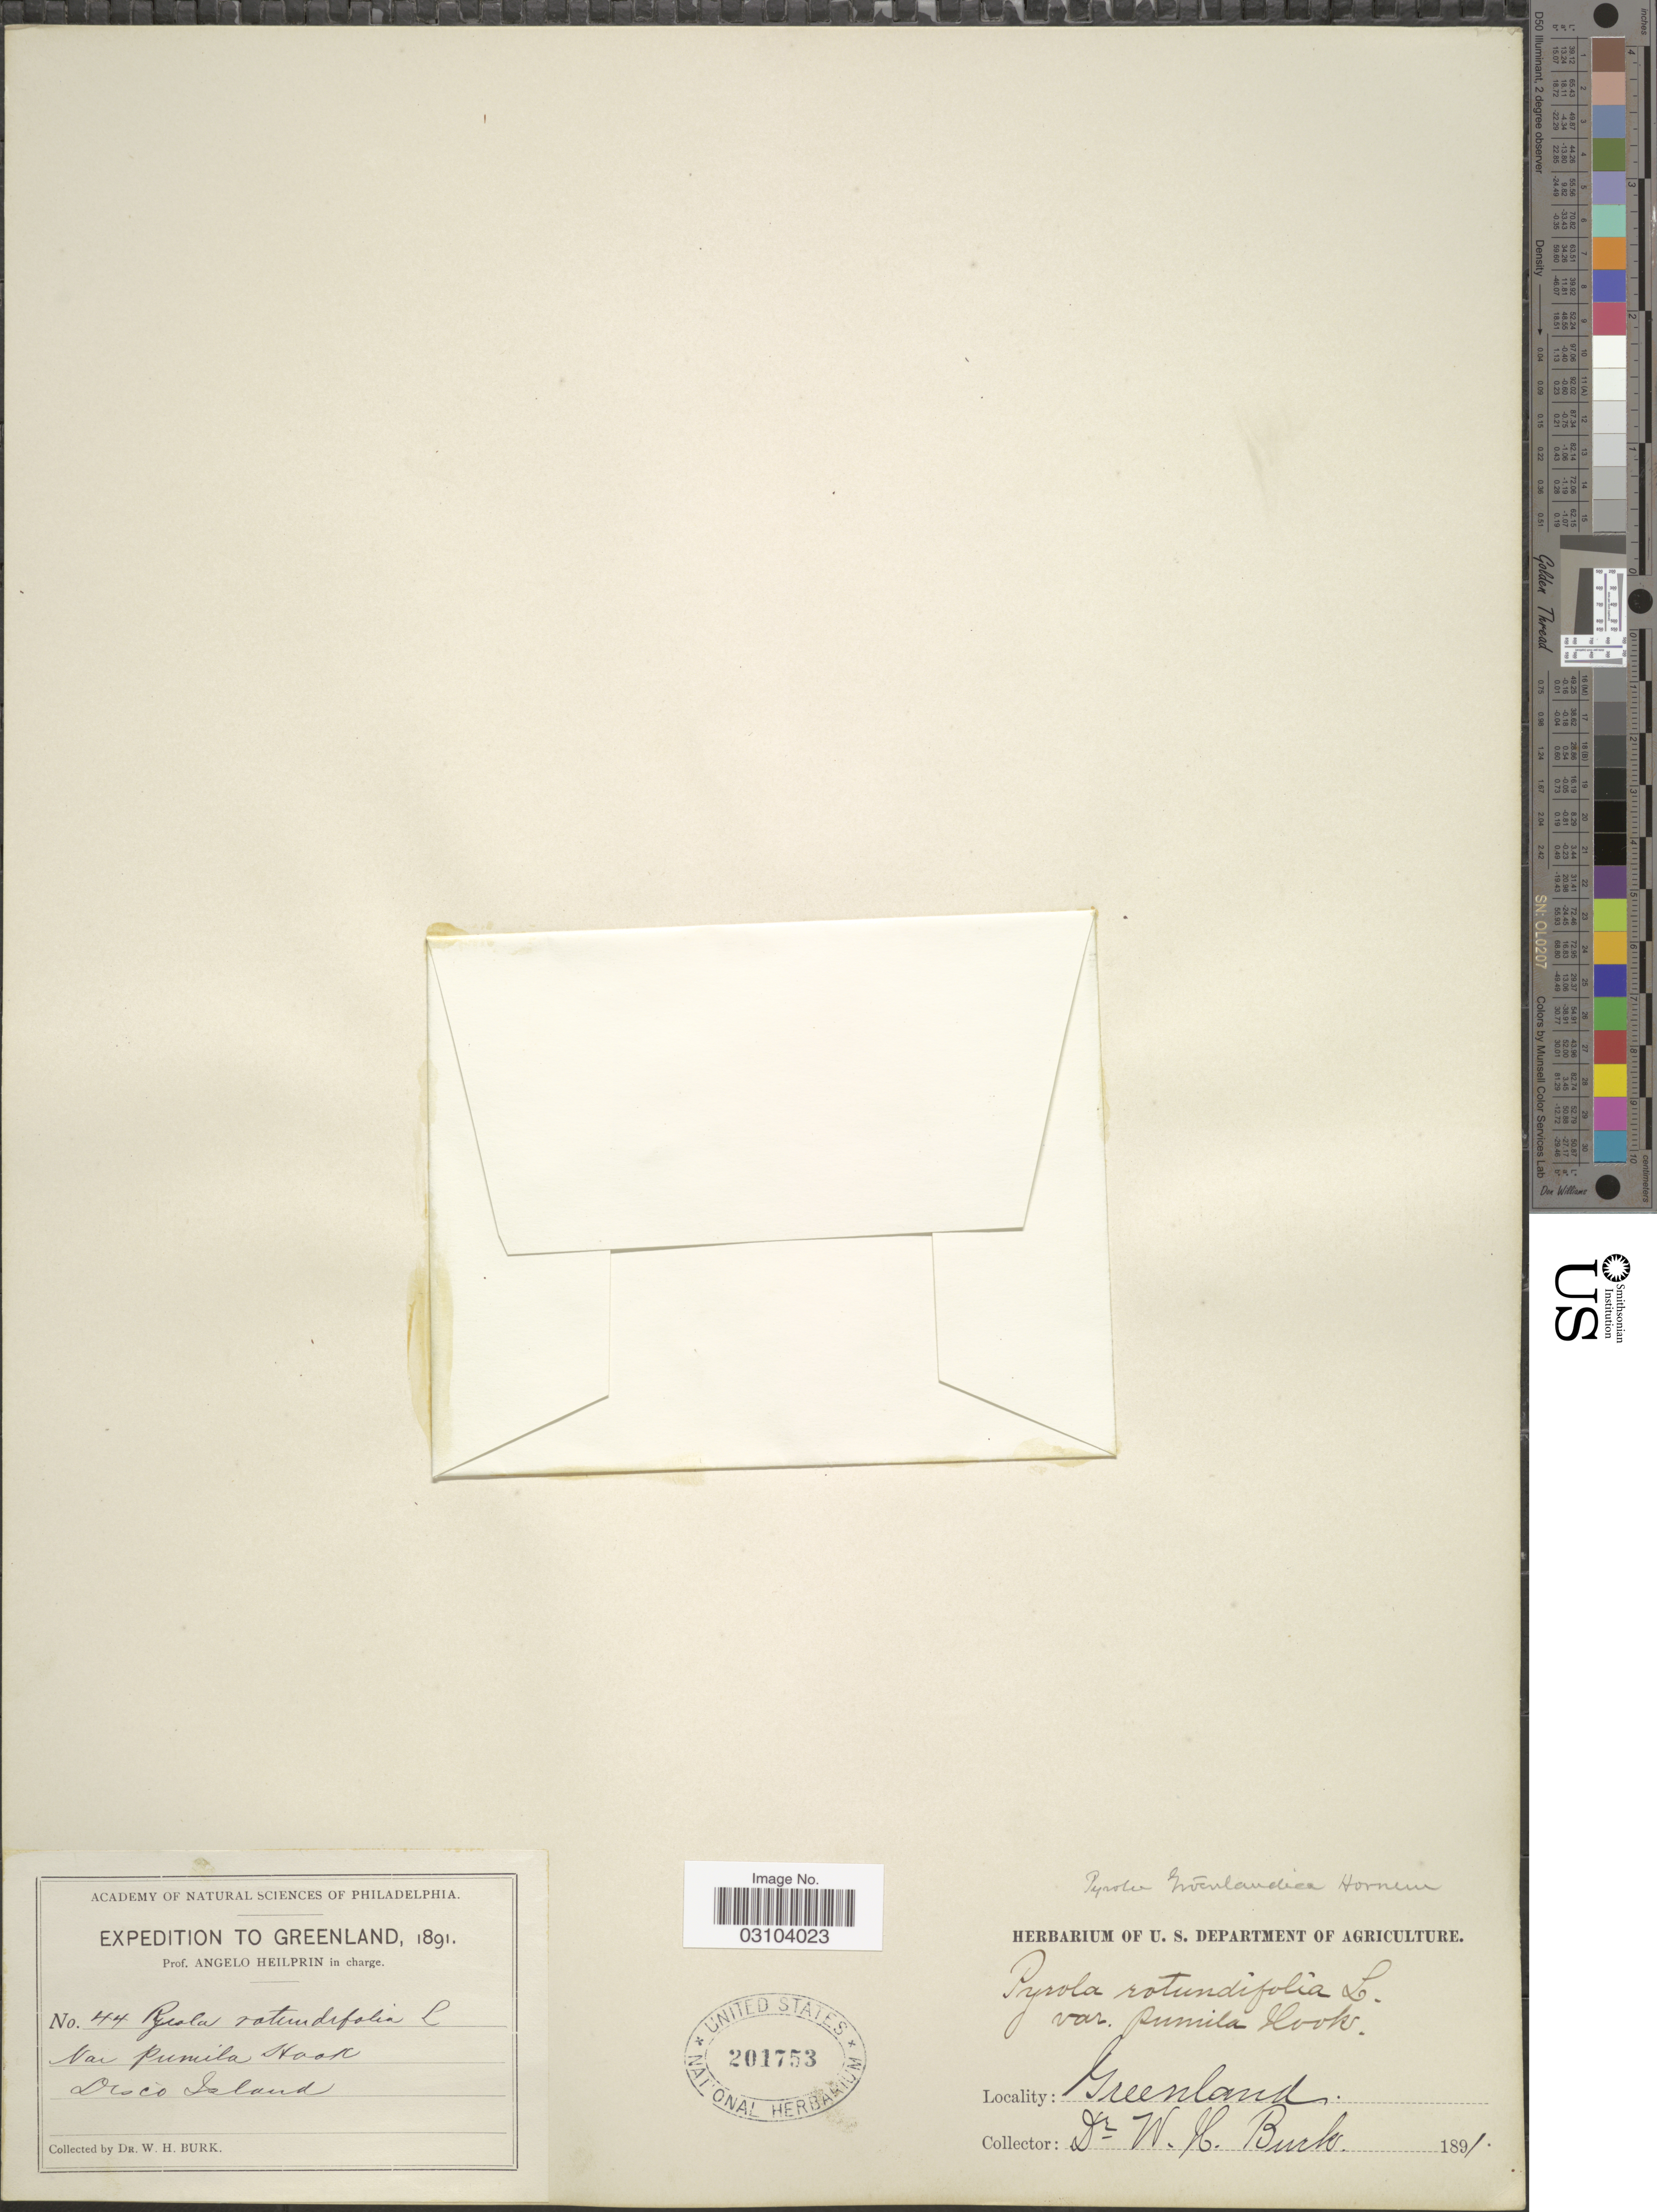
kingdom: Plantae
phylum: Tracheophyta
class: Magnoliopsida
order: Ericales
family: Ericaceae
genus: Pyrola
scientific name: Pyrola grandiflora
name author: Radius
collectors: W. Burk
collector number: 44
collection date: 1891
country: Greenland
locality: Disco Island.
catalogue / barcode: US 201753